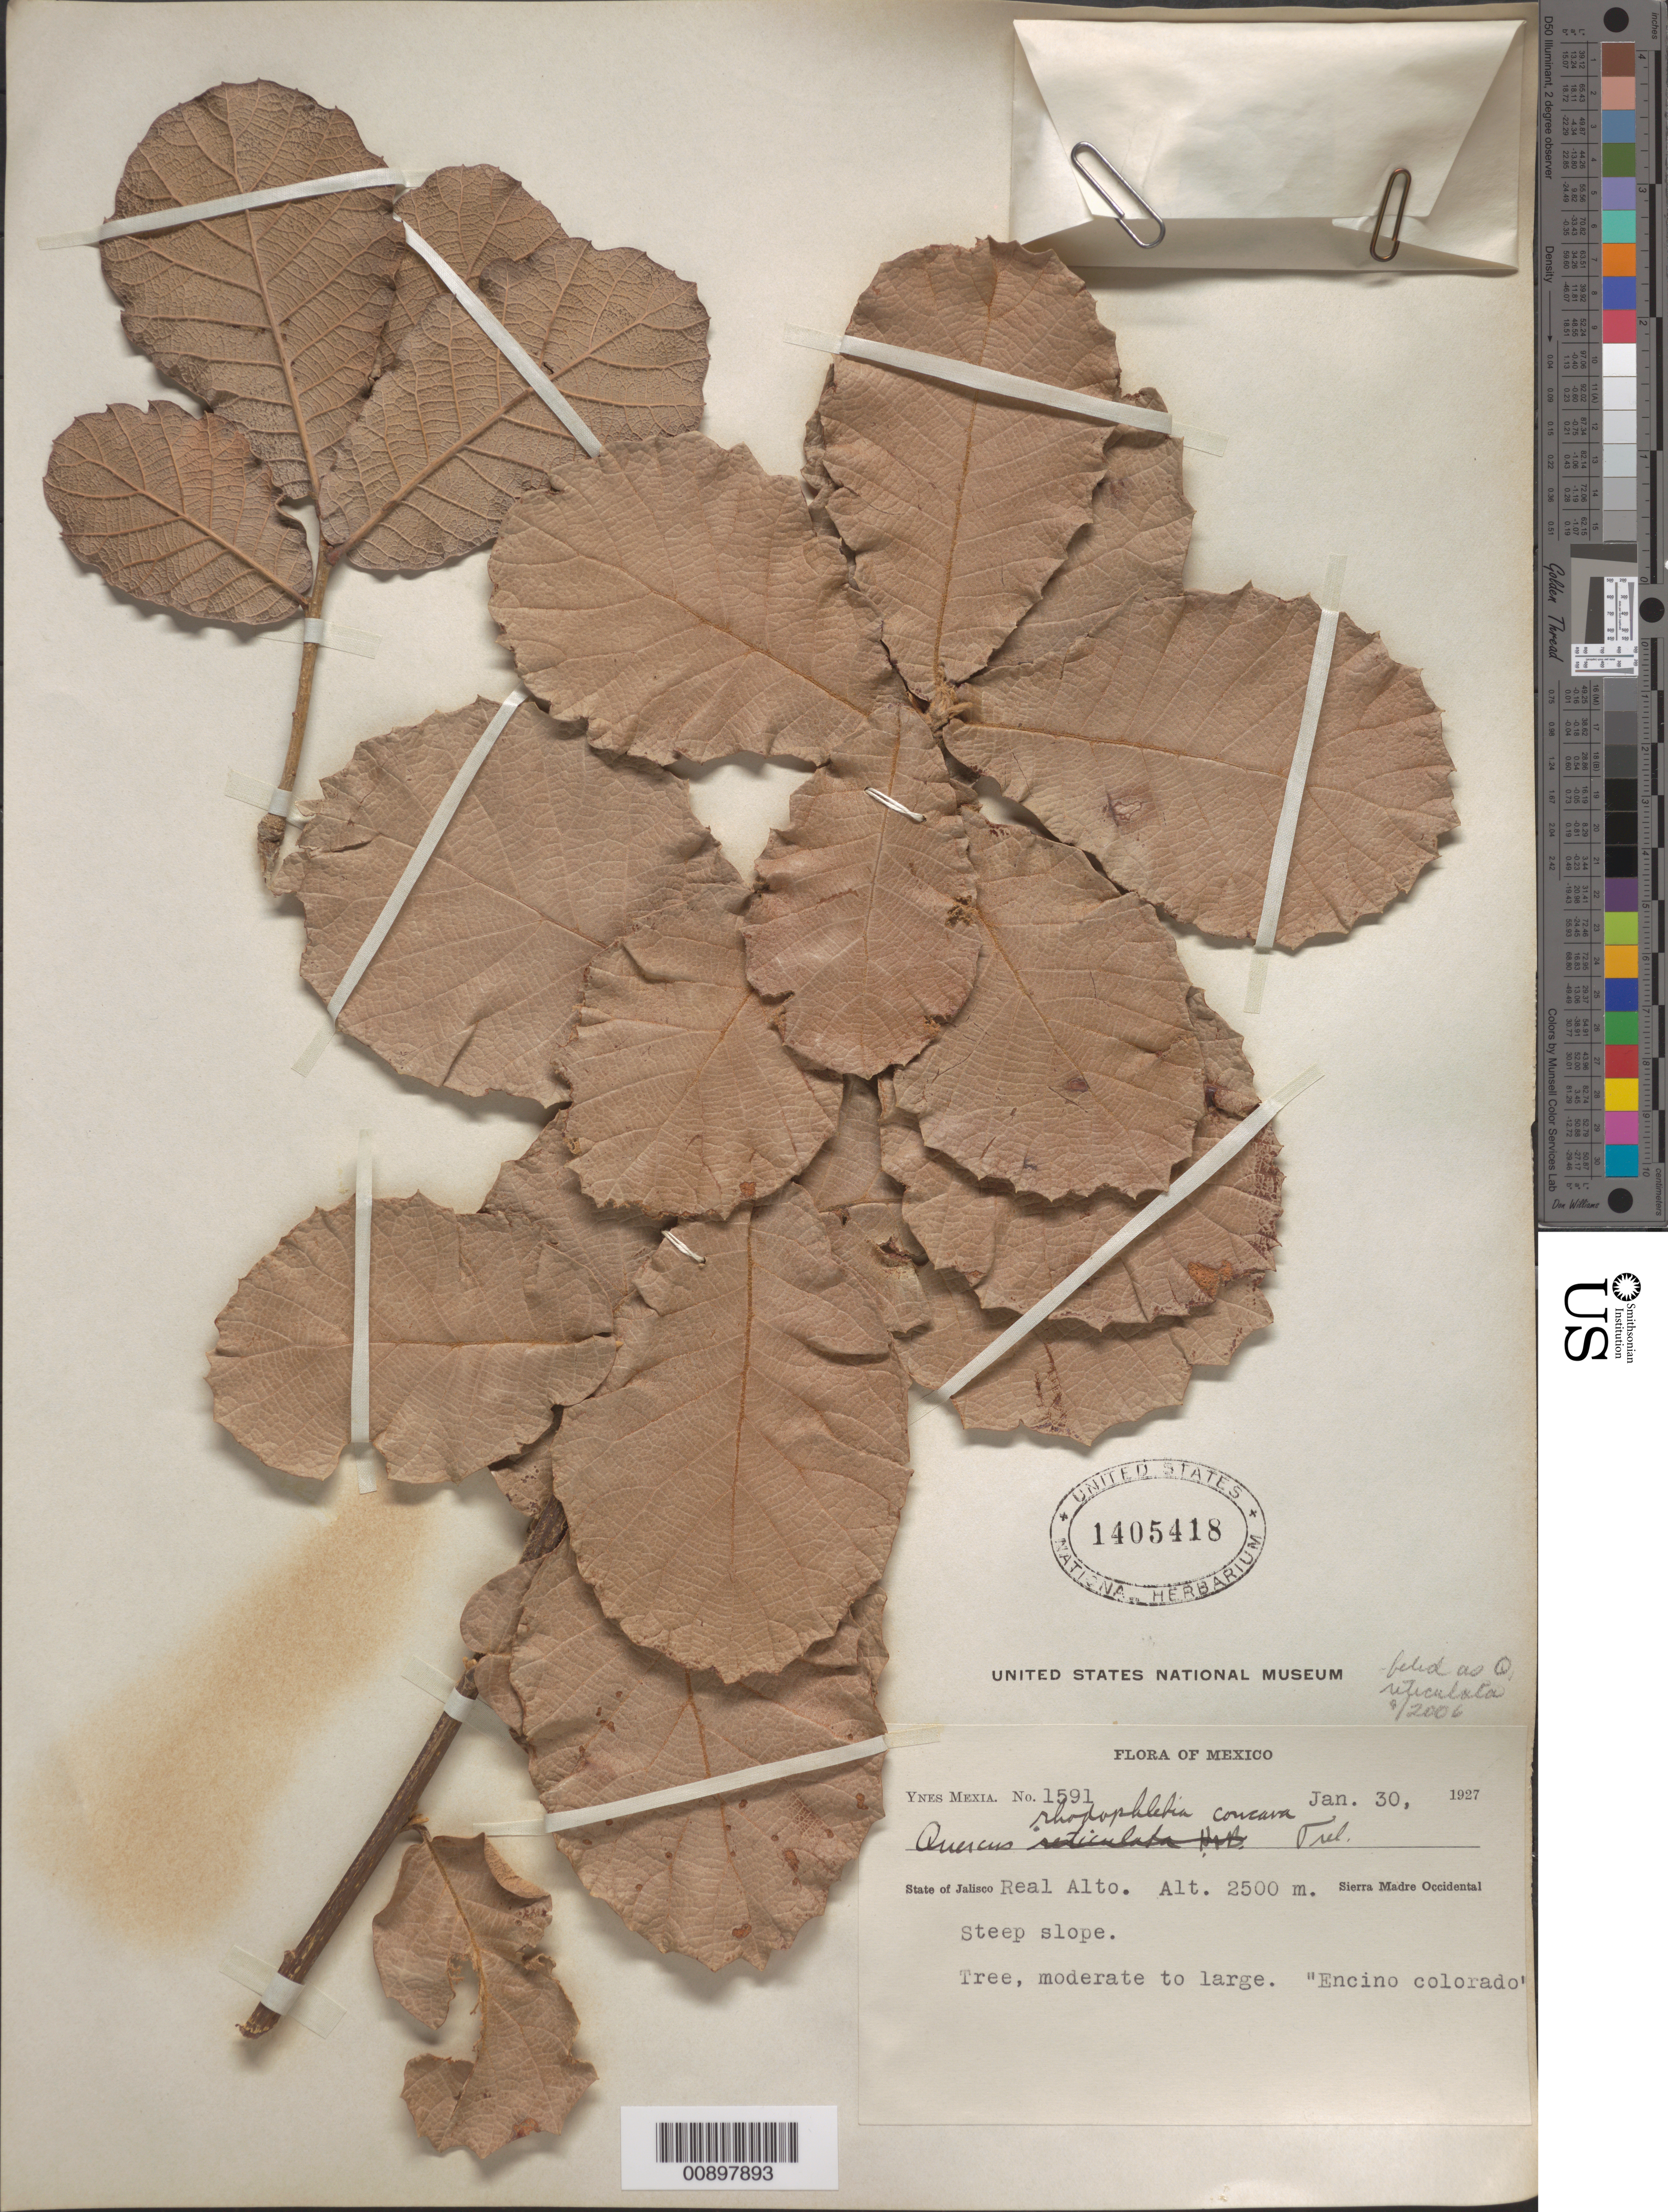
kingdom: Plantae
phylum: Tracheophyta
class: Magnoliopsida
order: Fagales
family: Fagaceae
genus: Quercus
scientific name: Quercus reticulata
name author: Humb. & Bonpl.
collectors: Y. Mexia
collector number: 1591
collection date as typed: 30 Jan 1927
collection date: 1927-01-30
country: Mexico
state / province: Jalisco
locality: State of Jalisco, Real Alto. Sierra Madre Occidental.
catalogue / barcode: US 1405418